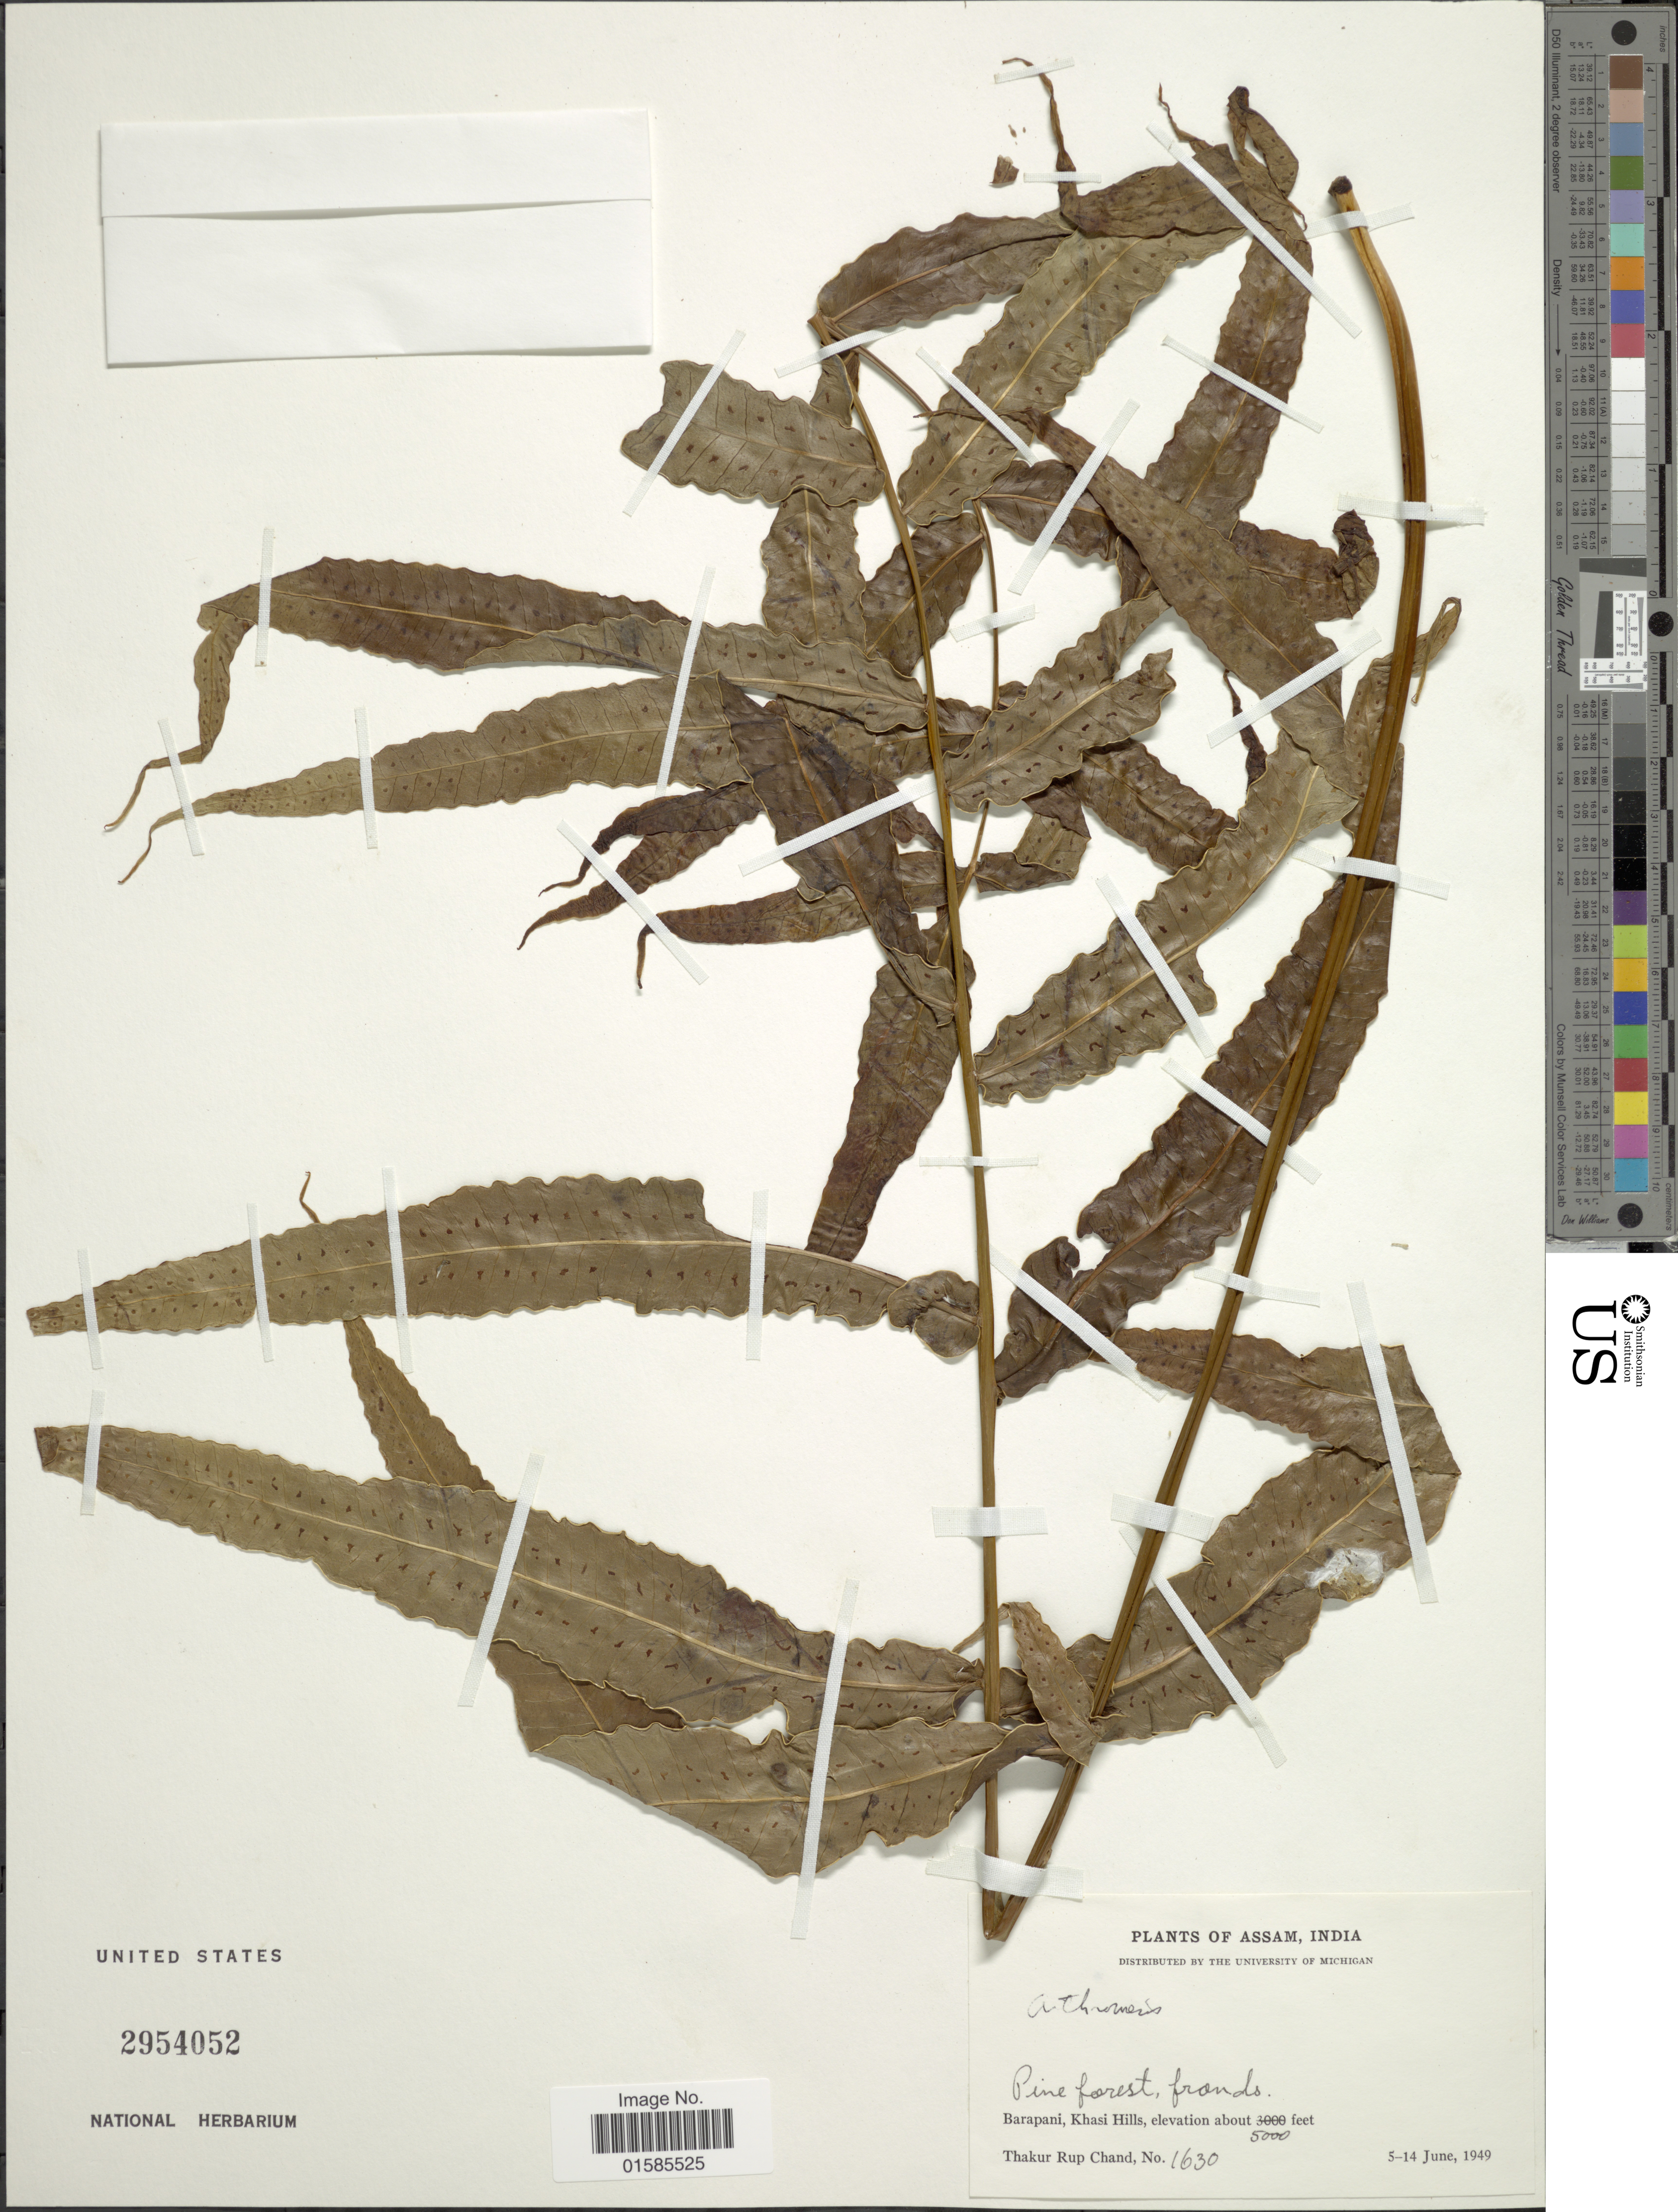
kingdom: Plantae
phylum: Tracheophyta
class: Polypodiopsida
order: Polypodiales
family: Polypodiaceae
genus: Leptochilus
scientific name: Leptochilus sp.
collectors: T. R. Chand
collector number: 1630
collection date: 1949-06-05/1949-06-14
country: India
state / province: Meghalaya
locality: Assam, India, Barapani, Khasi Hills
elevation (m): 1524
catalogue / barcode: US 2954052